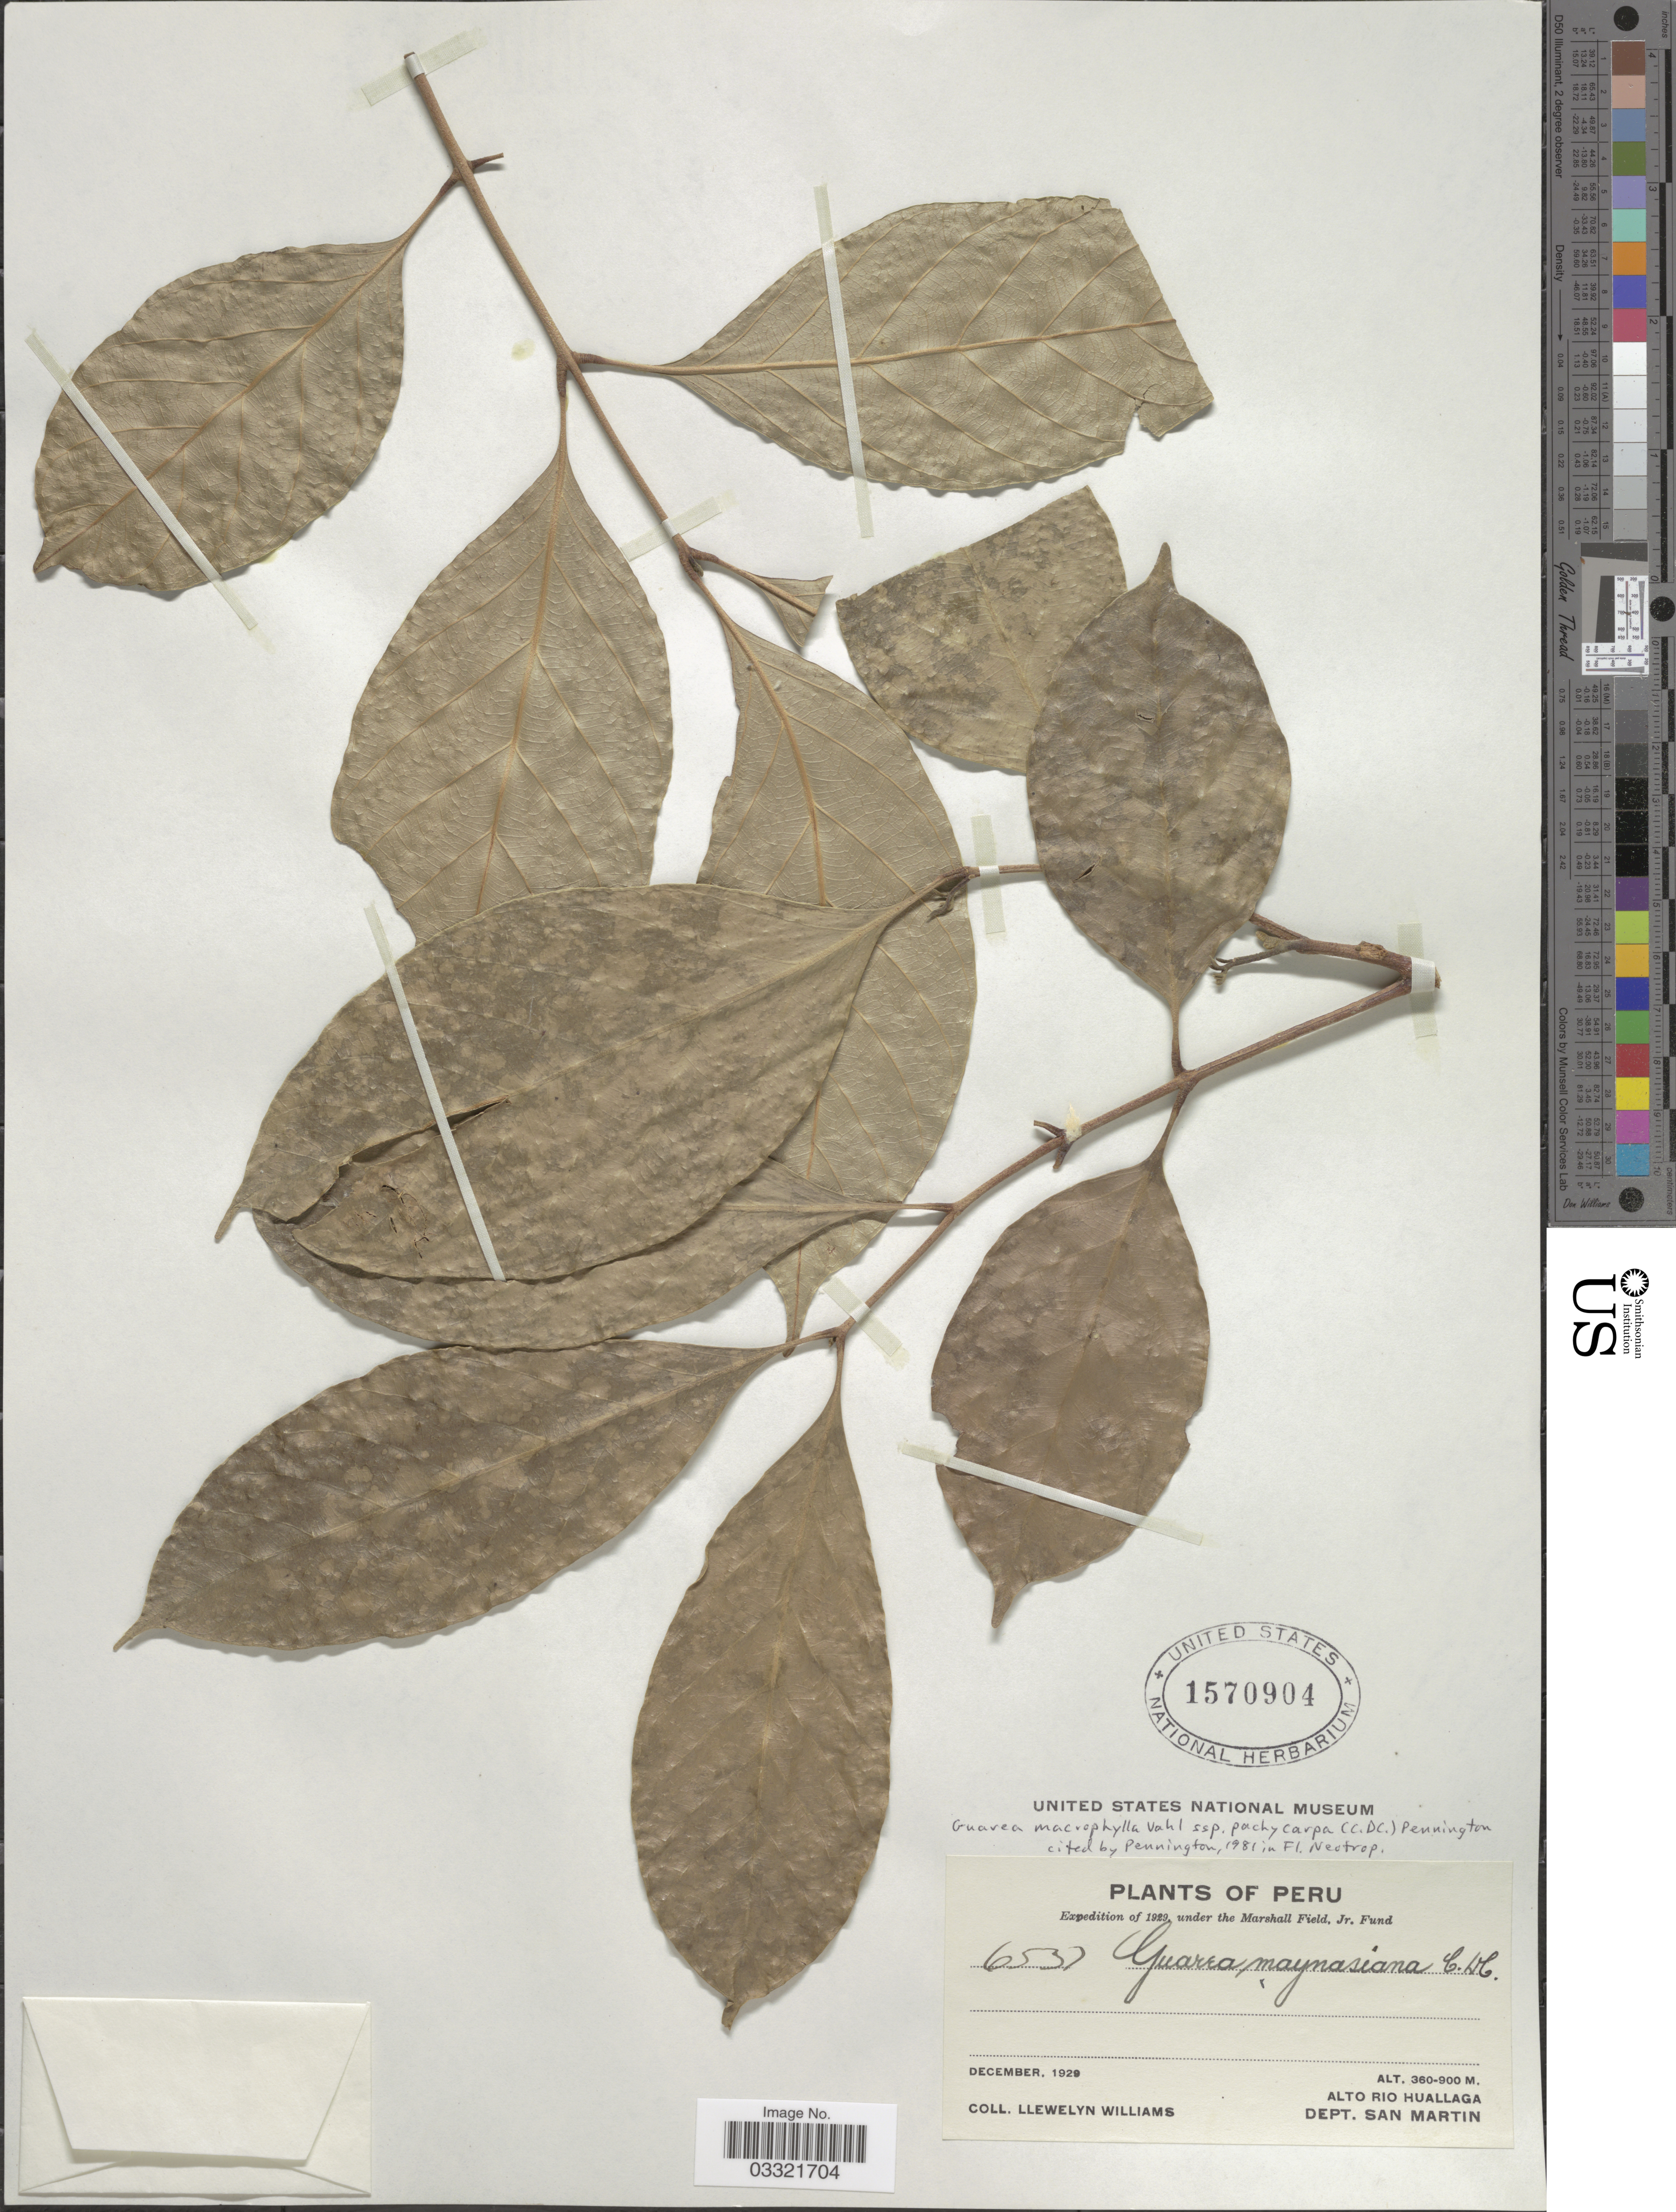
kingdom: Plantae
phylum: Tracheophyta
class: Magnoliopsida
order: Sapindales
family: Meliaceae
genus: Guarea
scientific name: Guarea macrophylla subsp. pachycarpa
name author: (C. DC.) T.D. Penn.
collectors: Ll. Williams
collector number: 6537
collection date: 1929-12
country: Peru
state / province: San Martín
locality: Alto Rio Huallaga, Dept. San Martin.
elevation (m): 360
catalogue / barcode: US 1570904